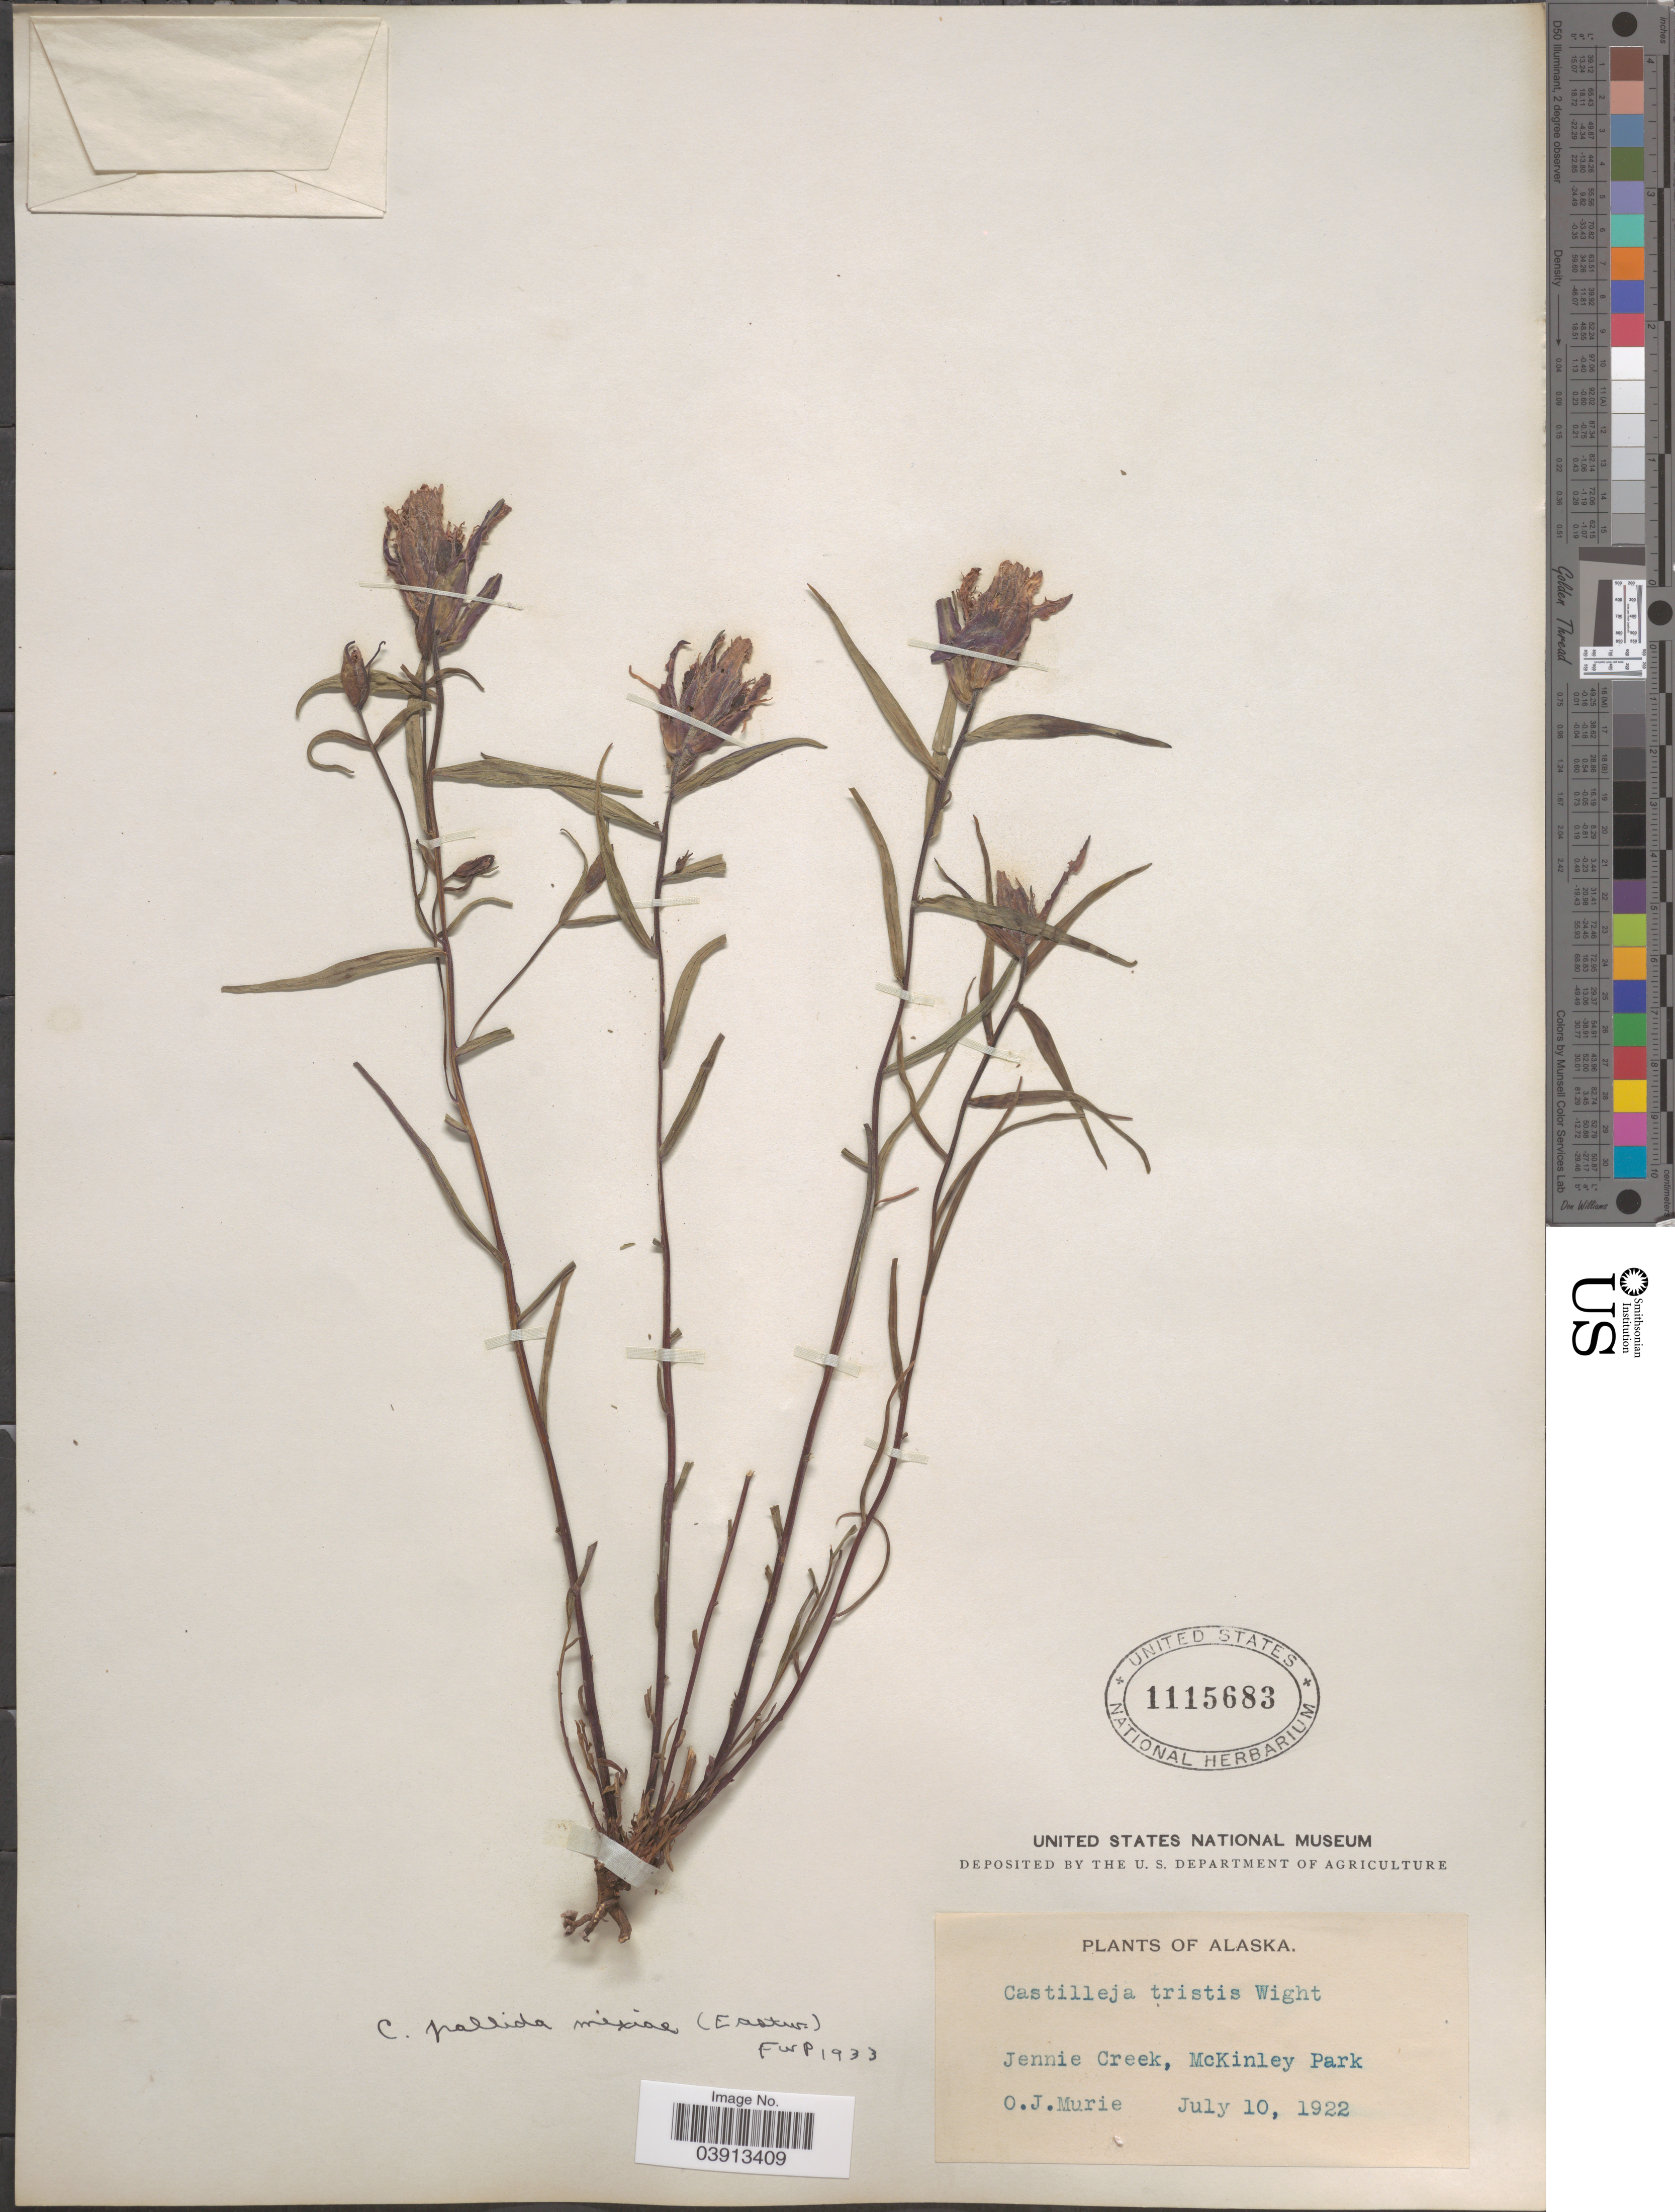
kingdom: Plantae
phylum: Tracheophyta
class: Magnoliopsida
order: Lamiales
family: Orobanchaceae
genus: Castilleja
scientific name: Castilleja pallida subsp. mexiae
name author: Pennell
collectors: O. Murie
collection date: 1922-07-10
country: United States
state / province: Alaska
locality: Jennie Creek, McKinley Park.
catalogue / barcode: US 1115683